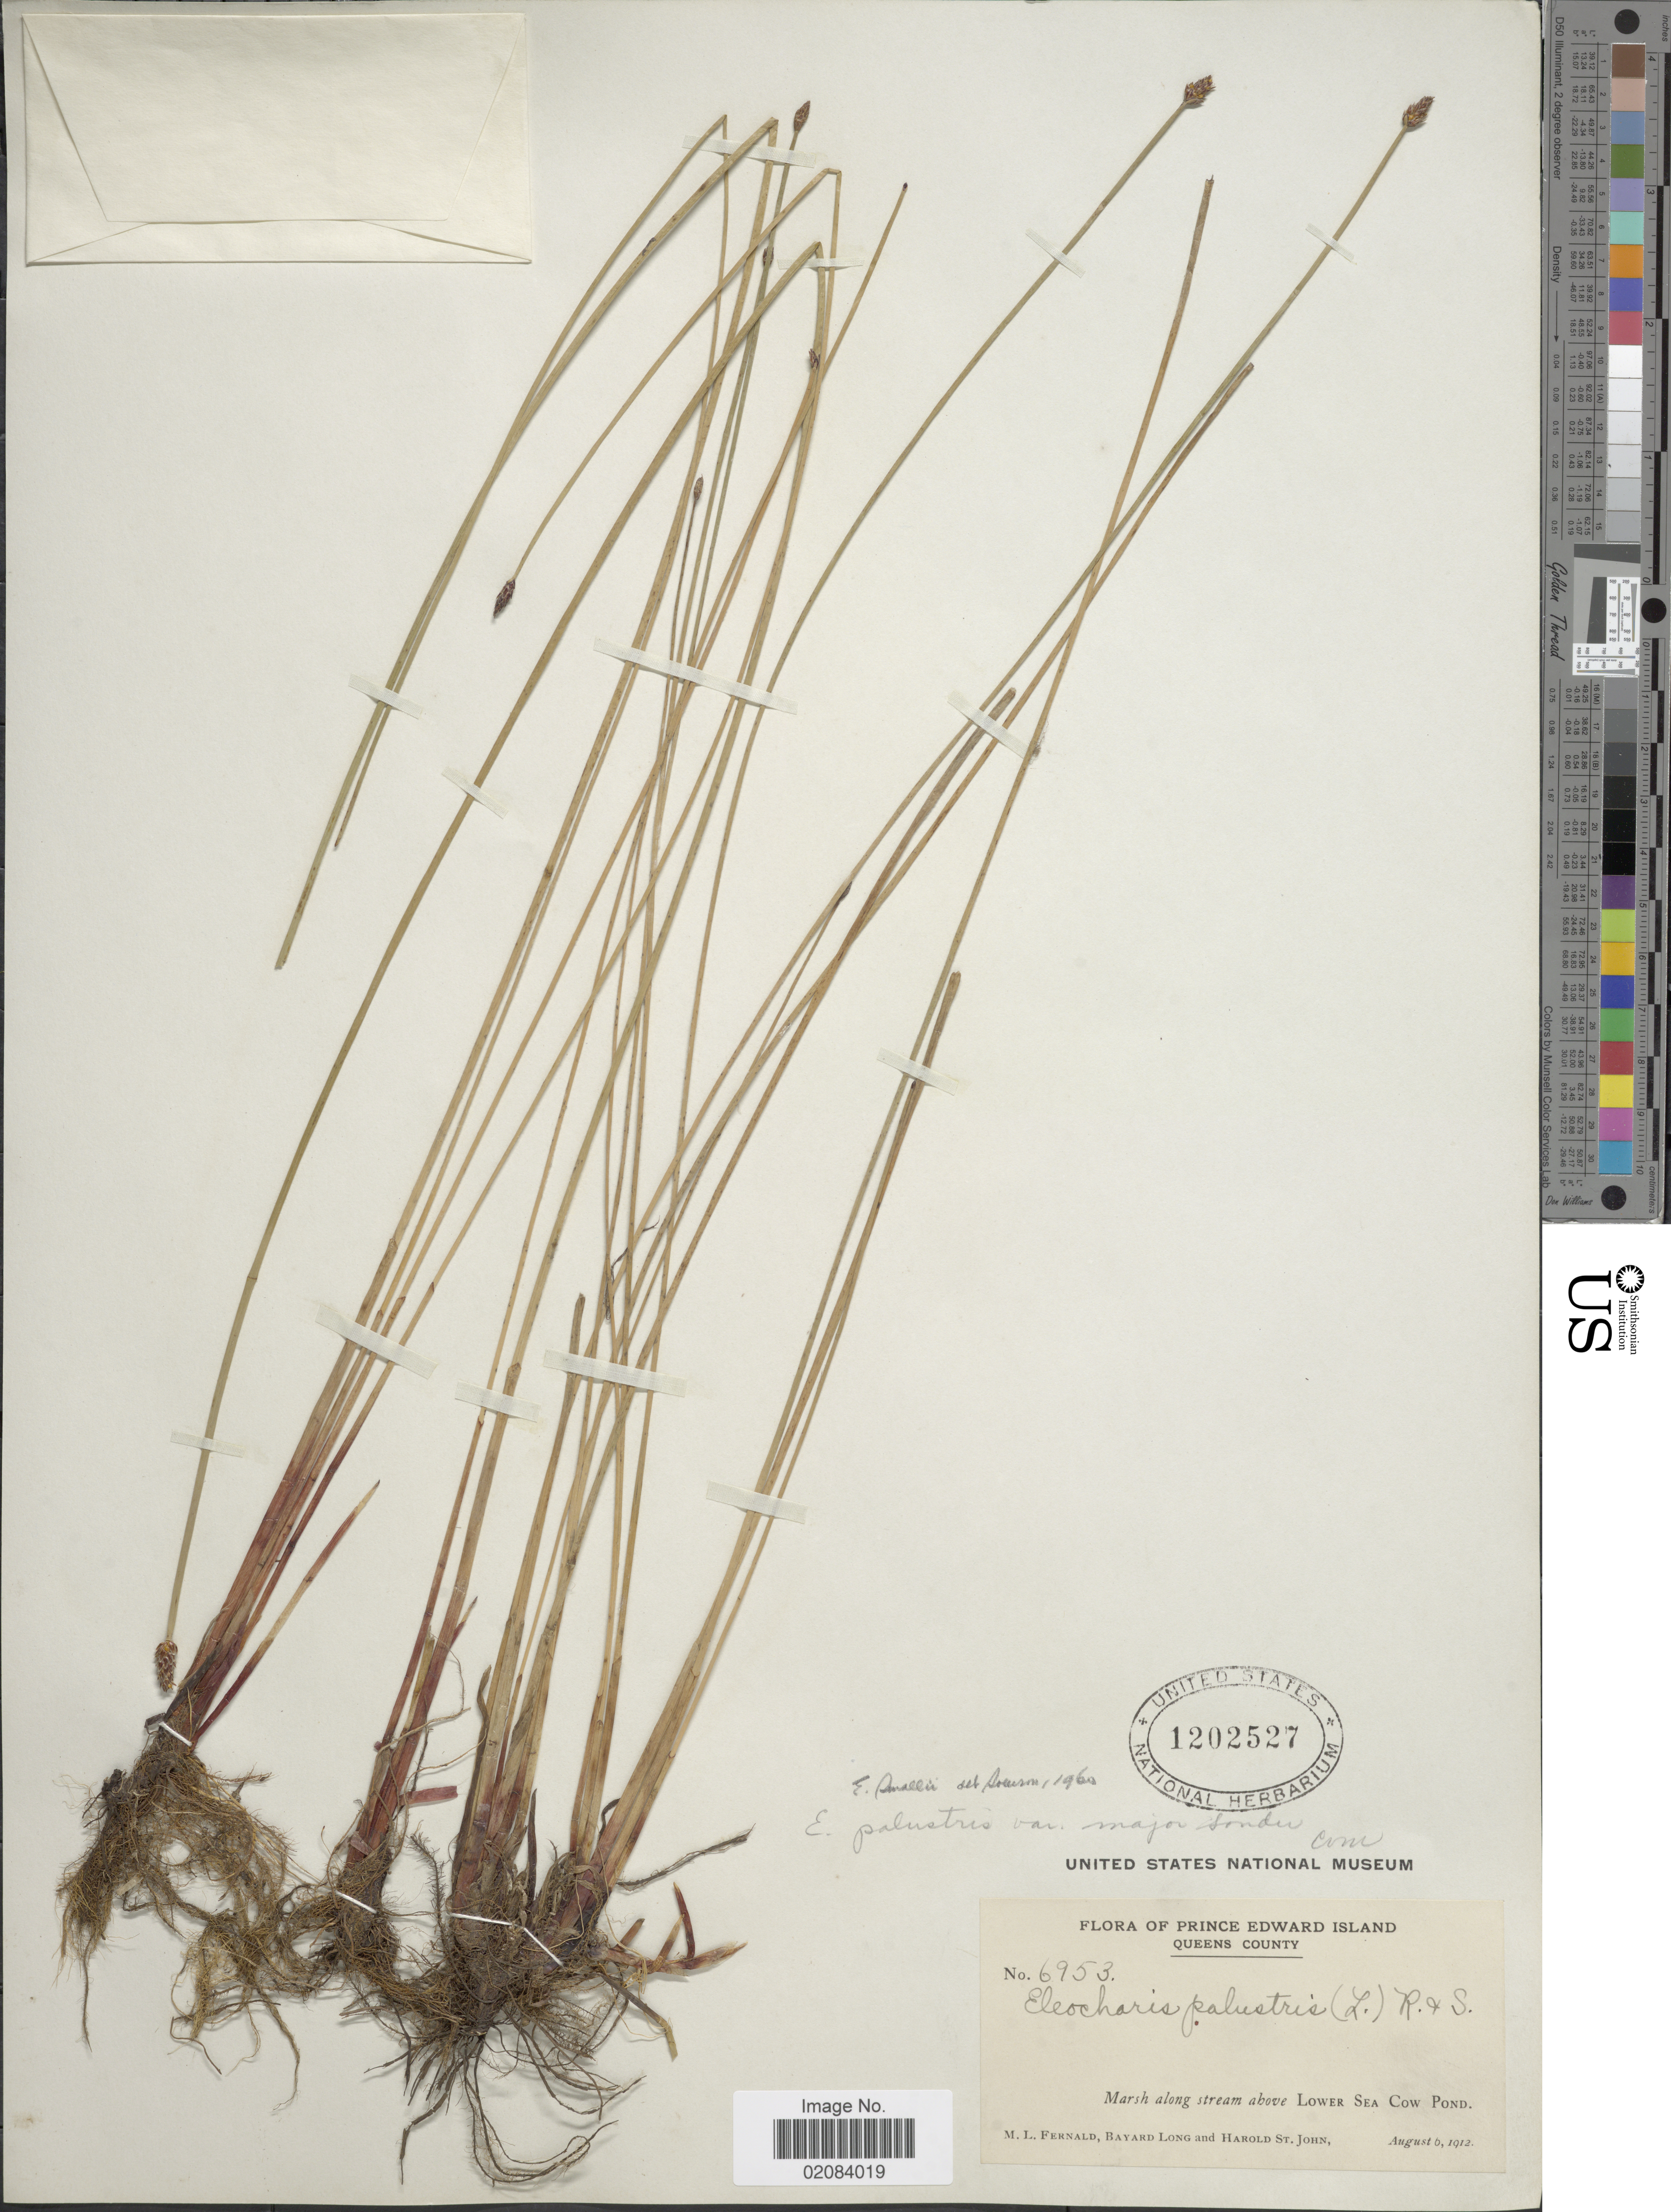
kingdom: Plantae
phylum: Tracheophyta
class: Liliopsida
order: Poales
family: Cyperaceae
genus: Eleocharis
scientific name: Eleocharis palustris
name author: (L.) Roem. & Schult.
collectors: M. L. Fernald, B. Long & H. St. John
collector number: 6953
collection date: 1912-08-06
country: Canada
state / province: Prince Edward Island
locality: Queens County, Marsh along stream above Lower Sea Cow Pond.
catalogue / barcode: US 1202527